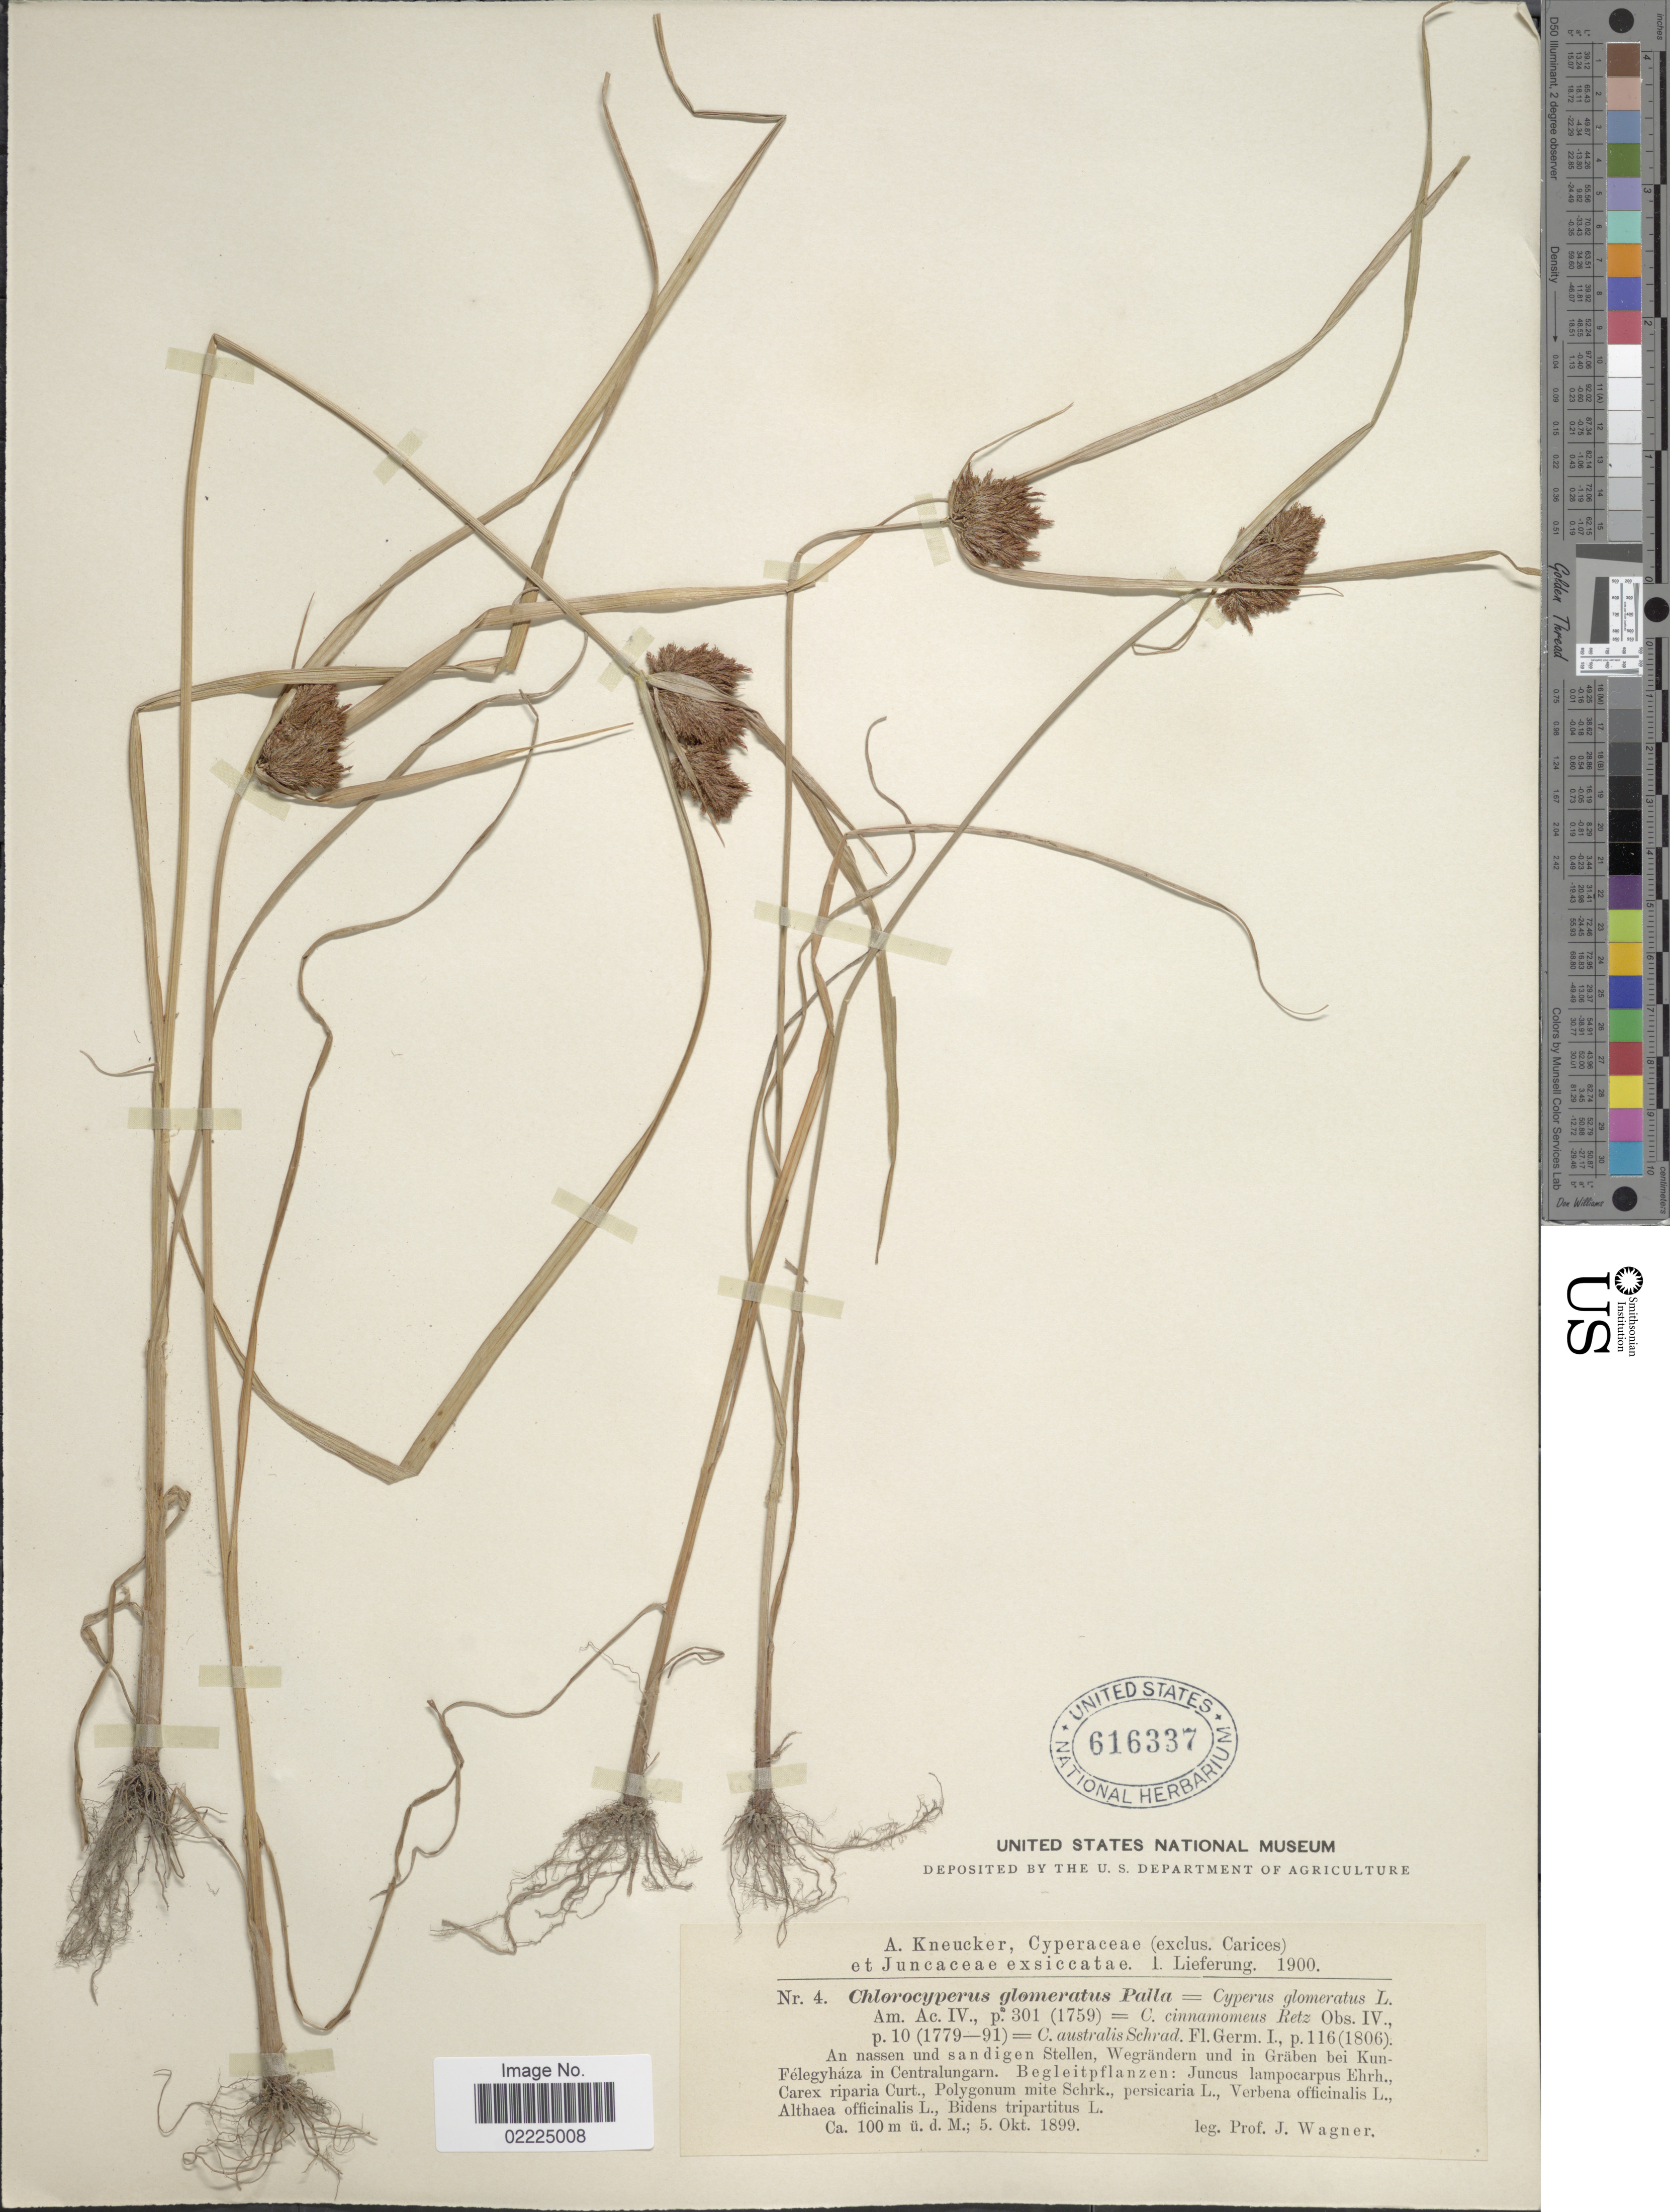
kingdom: Plantae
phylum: Tracheophyta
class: Liliopsida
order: Poales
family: Cyperaceae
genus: Cyperus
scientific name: Cyperus glomeratus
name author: L.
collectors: J. Wagner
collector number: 4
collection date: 1899-10-05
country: Hungary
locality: An nassen und sandigen Stellen, Wegrändern und in Gräben bei Kun-Félegyháza in Centralungarn.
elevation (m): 100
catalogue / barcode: US 616337